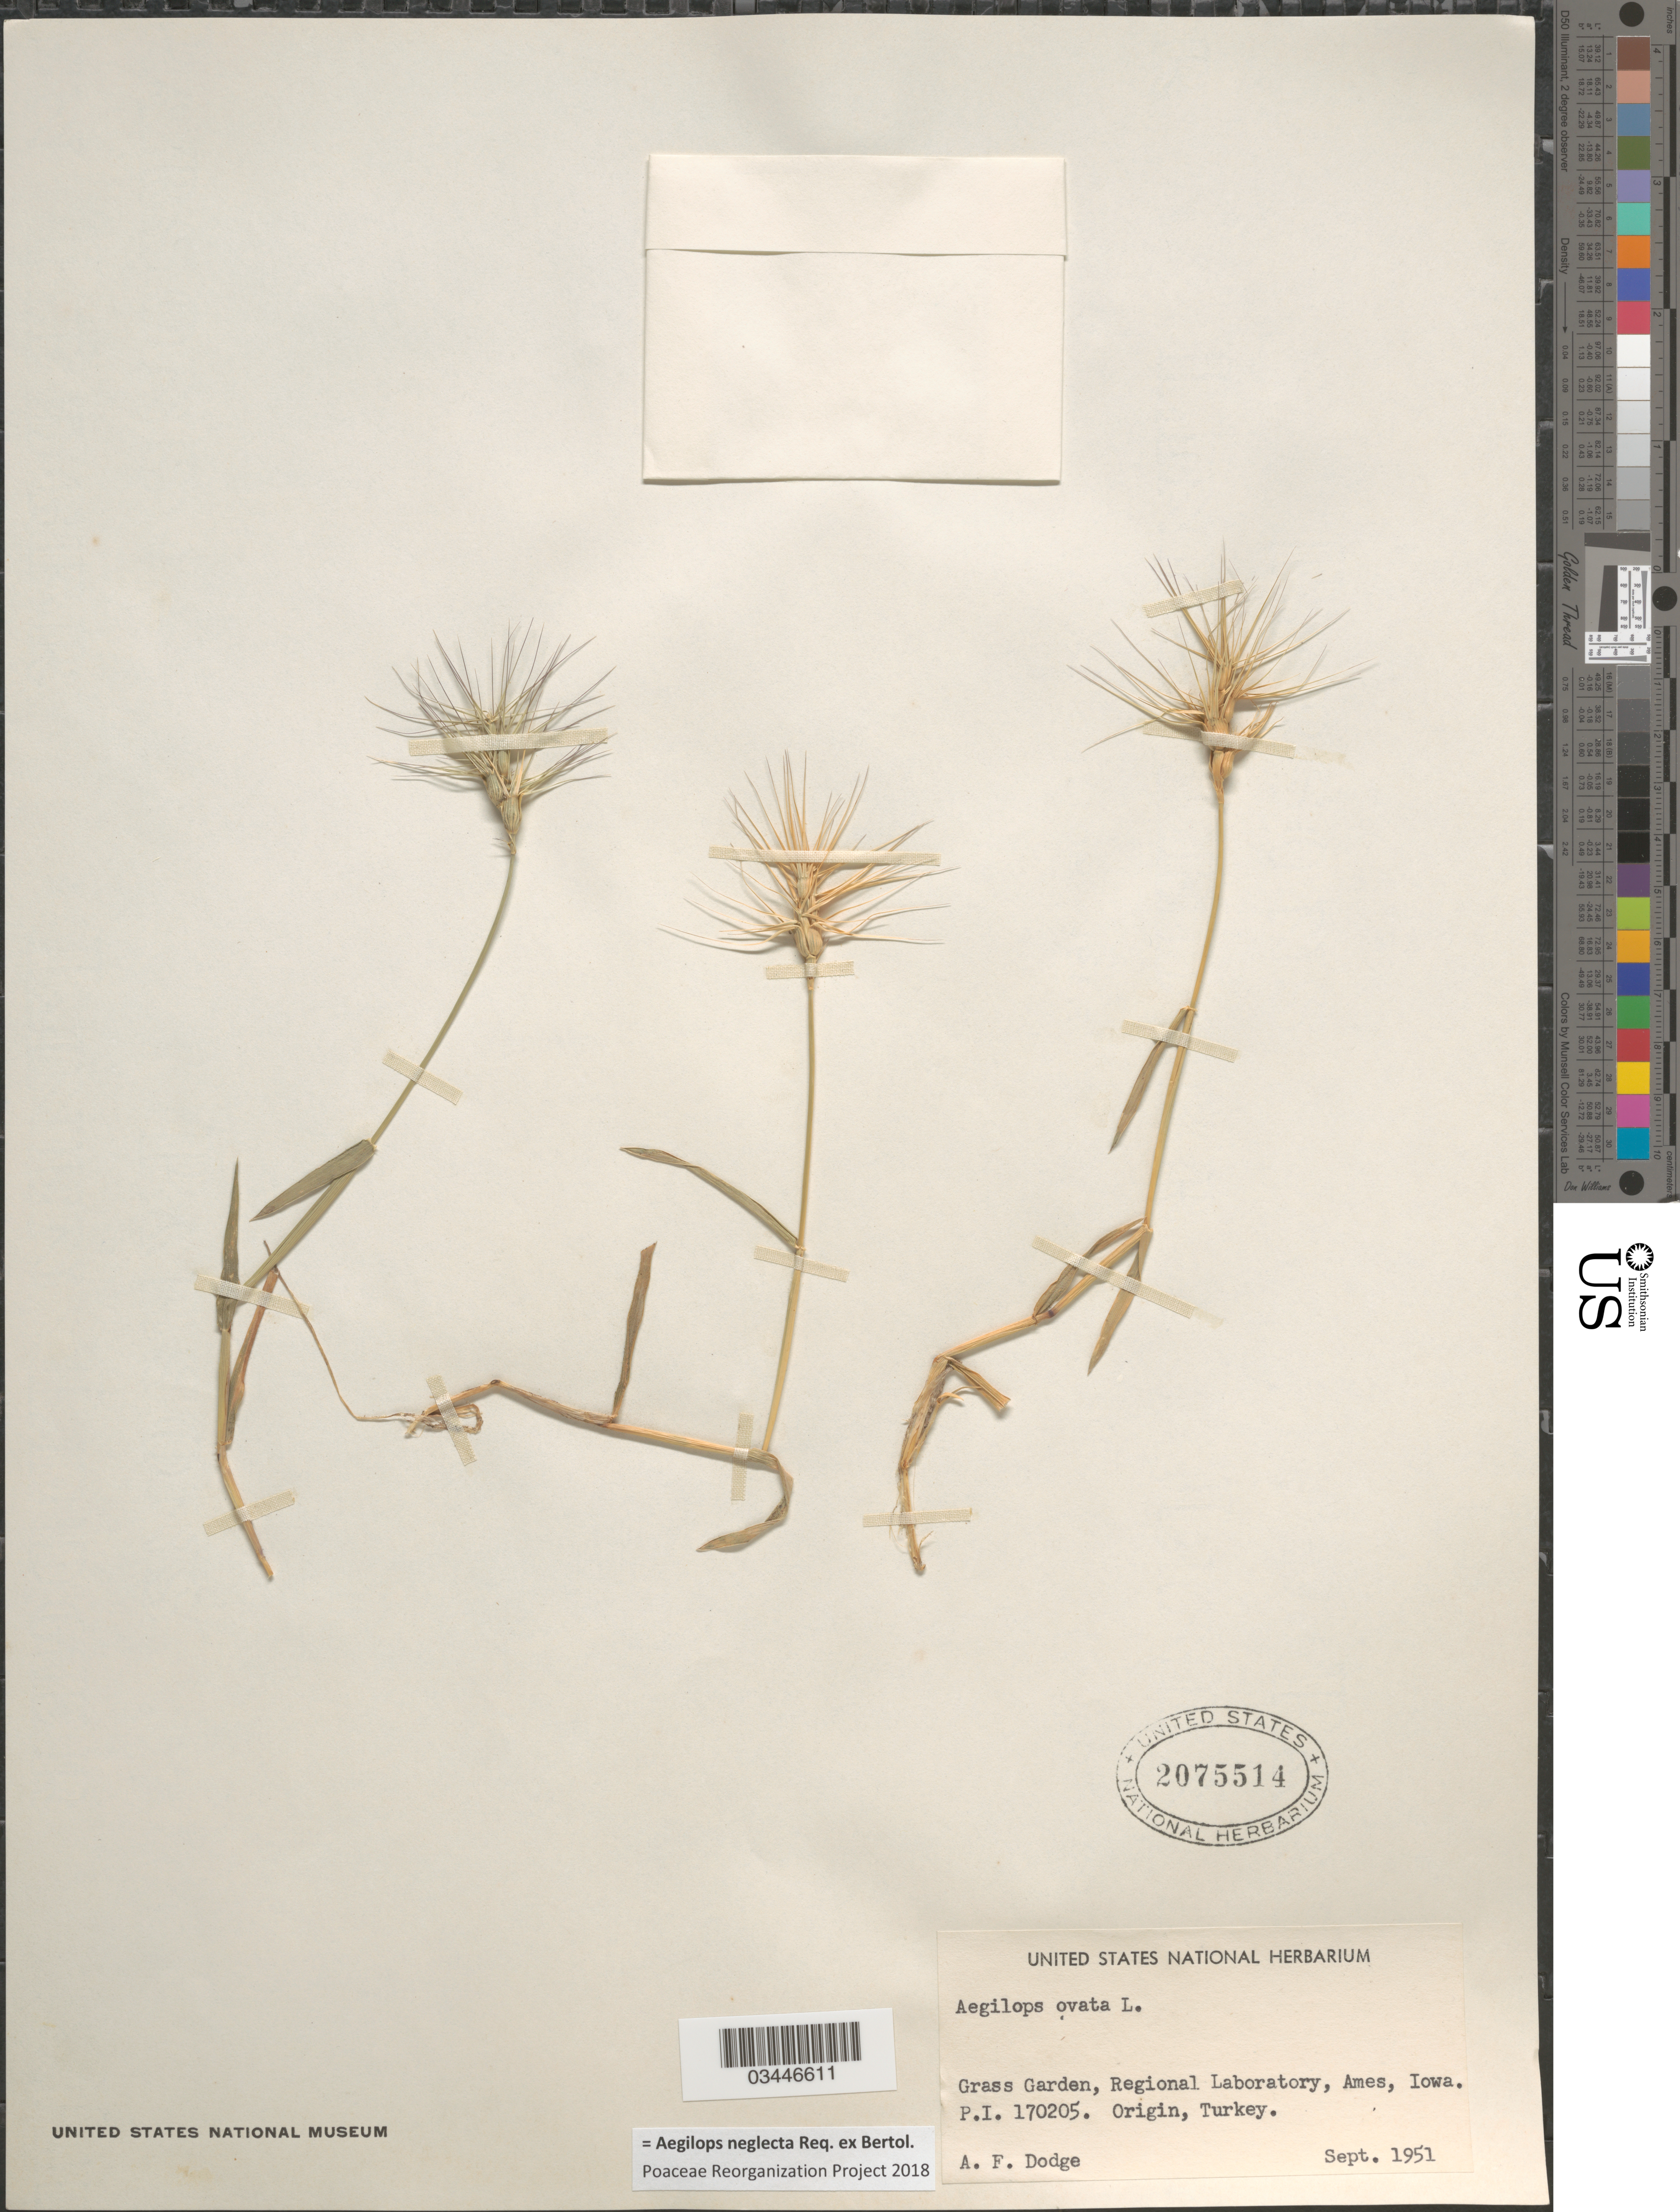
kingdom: Plantae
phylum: Tracheophyta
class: Liliopsida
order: Poales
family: Poaceae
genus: Aegilops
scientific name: Aegilops neglecta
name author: Req. ex Bertol.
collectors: A. Dodge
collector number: P.I.170205?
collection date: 1951-09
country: United States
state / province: Iowa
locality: Grass Garden, Regional Laboratory, Ames.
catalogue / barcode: US 2075514